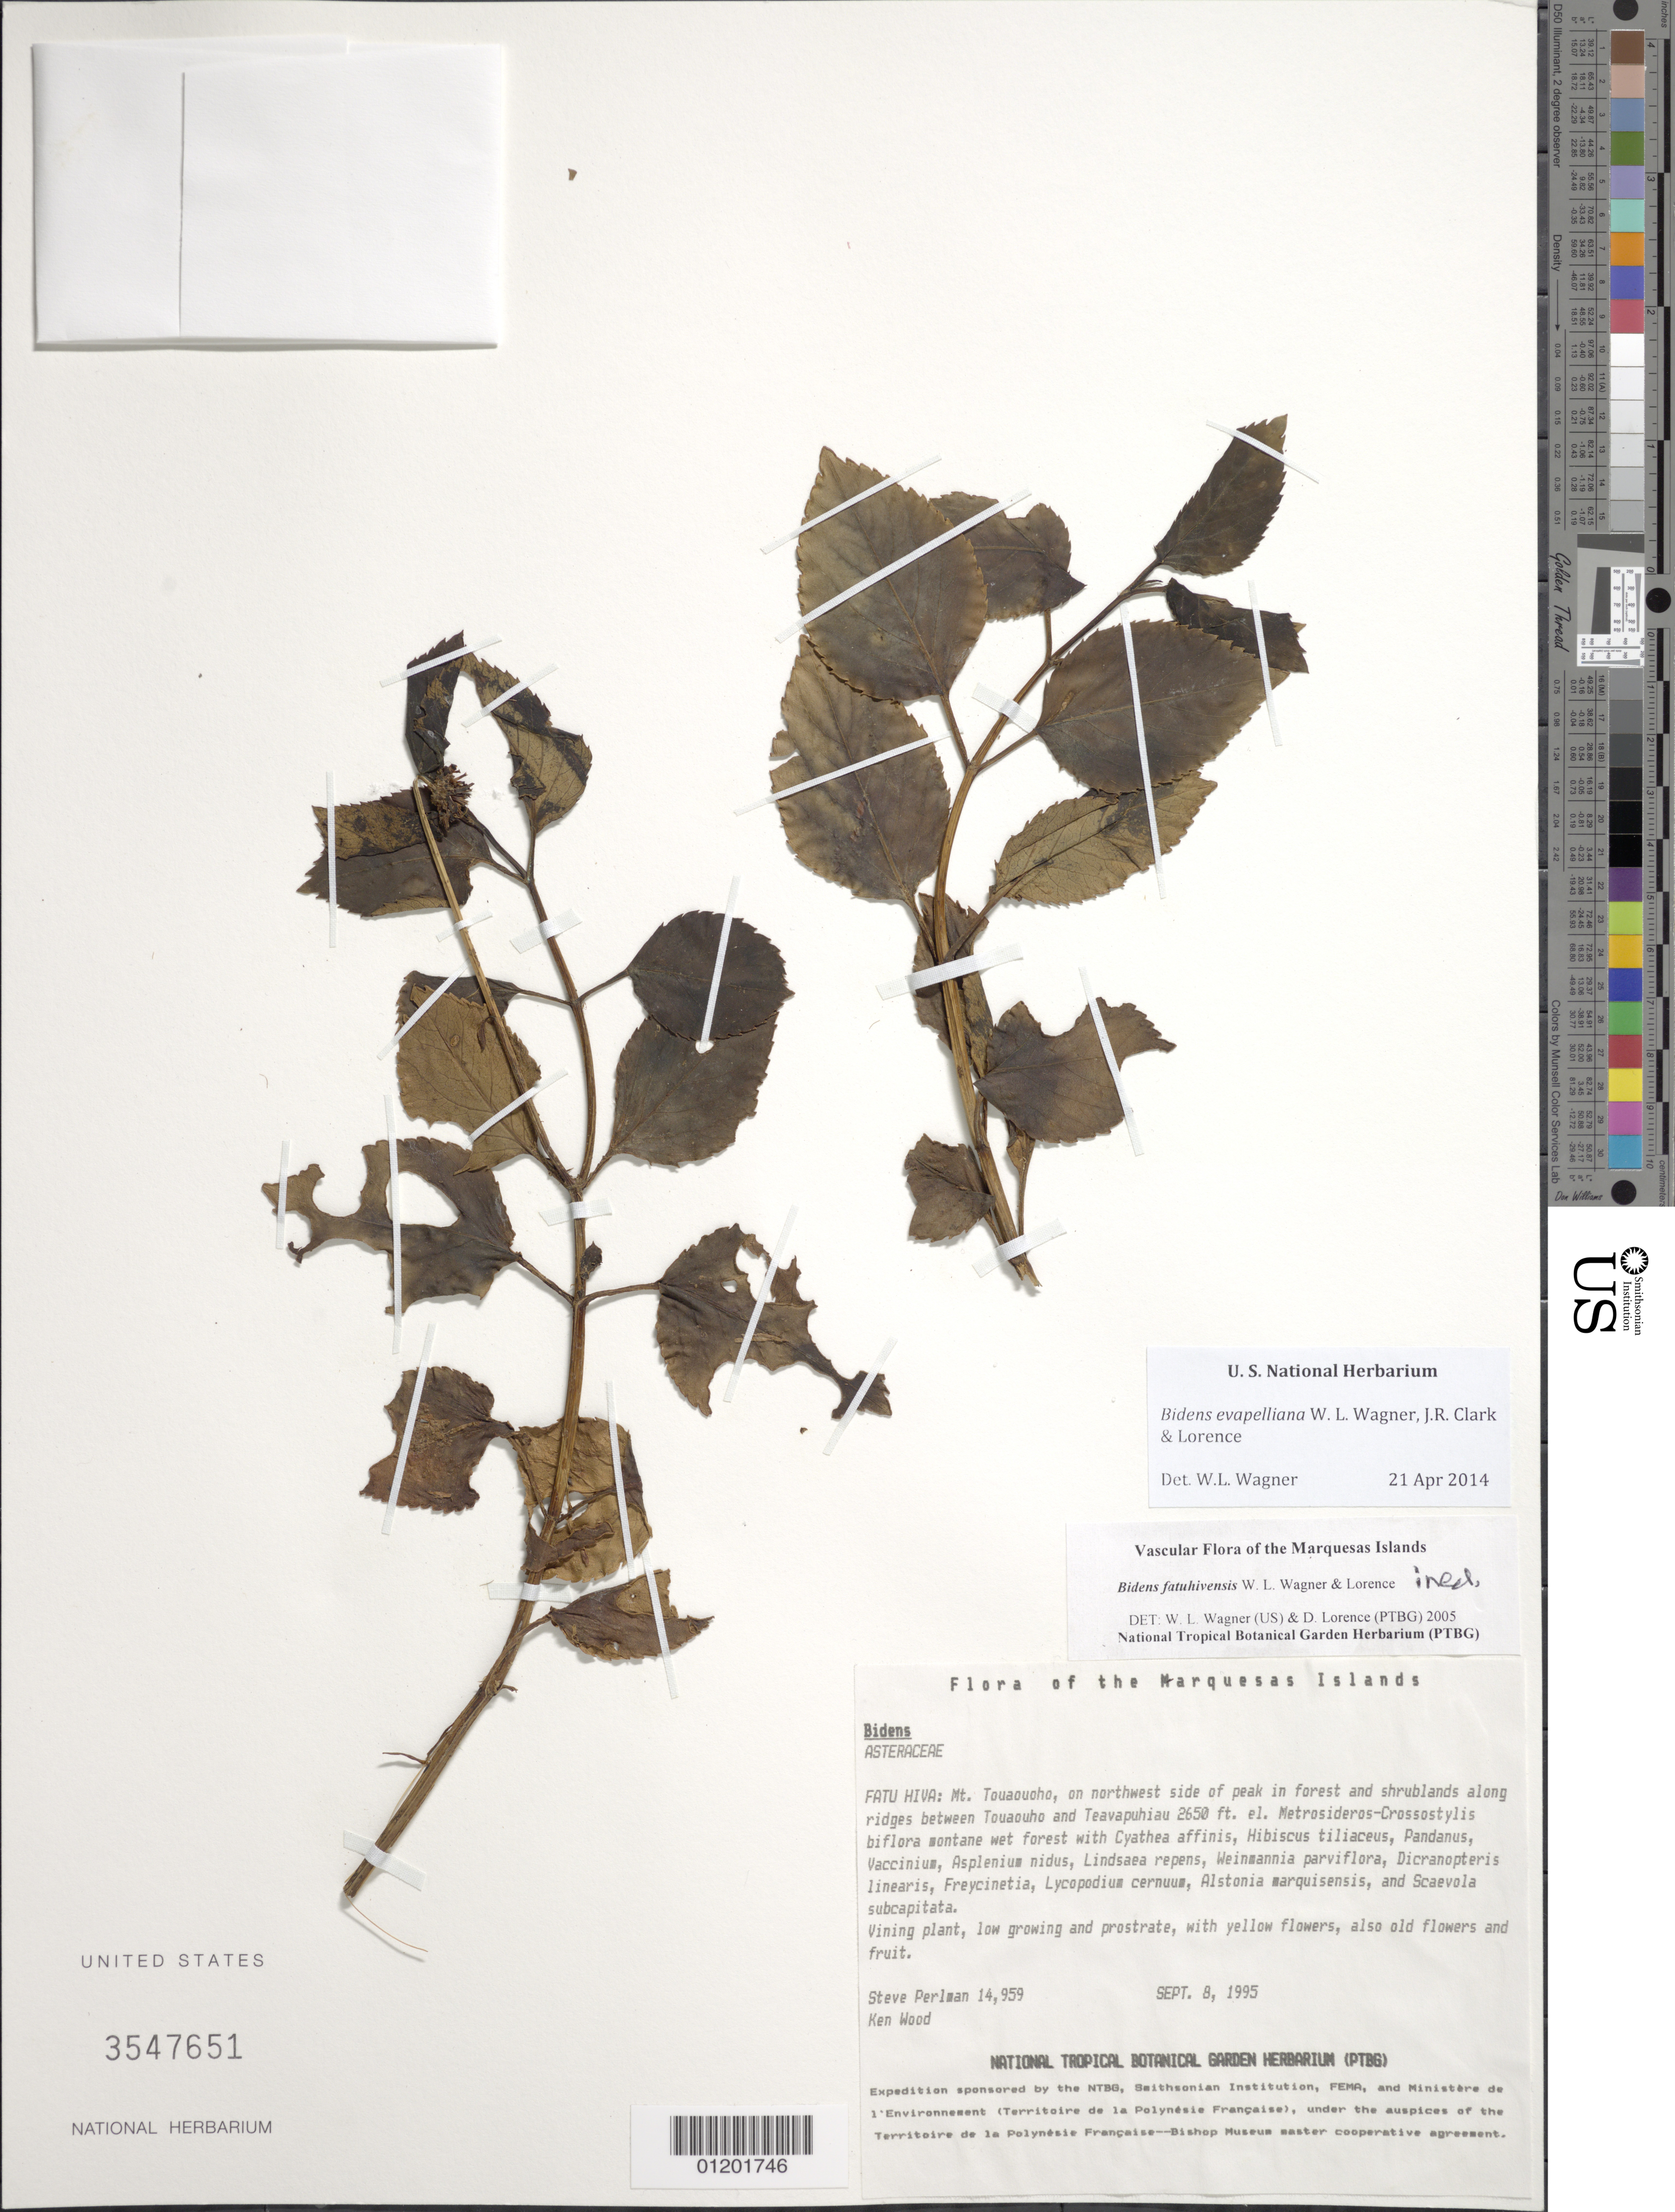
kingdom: Plantae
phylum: Tracheophyta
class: Magnoliopsida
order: Asterales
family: Asteraceae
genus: Bidens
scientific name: Bidens evapelliana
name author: W.L. Wagner et al.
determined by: Wagner, W. L., (BOT), Smithsonian Institution - National Museum of Natural History (UNITED STATES)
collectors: S. P. Perlman & K. R. Wood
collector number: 14959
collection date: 1995-09-08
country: French Polynesia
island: Fatu Hiva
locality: Mt. Touaouoho, on NW side of peak, along ridges between Touaouho and Teavapuhiau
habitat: in forest and shrublands with Metrosideros-Crossostylis biflora montane wet forest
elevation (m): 808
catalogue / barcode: US 3547651